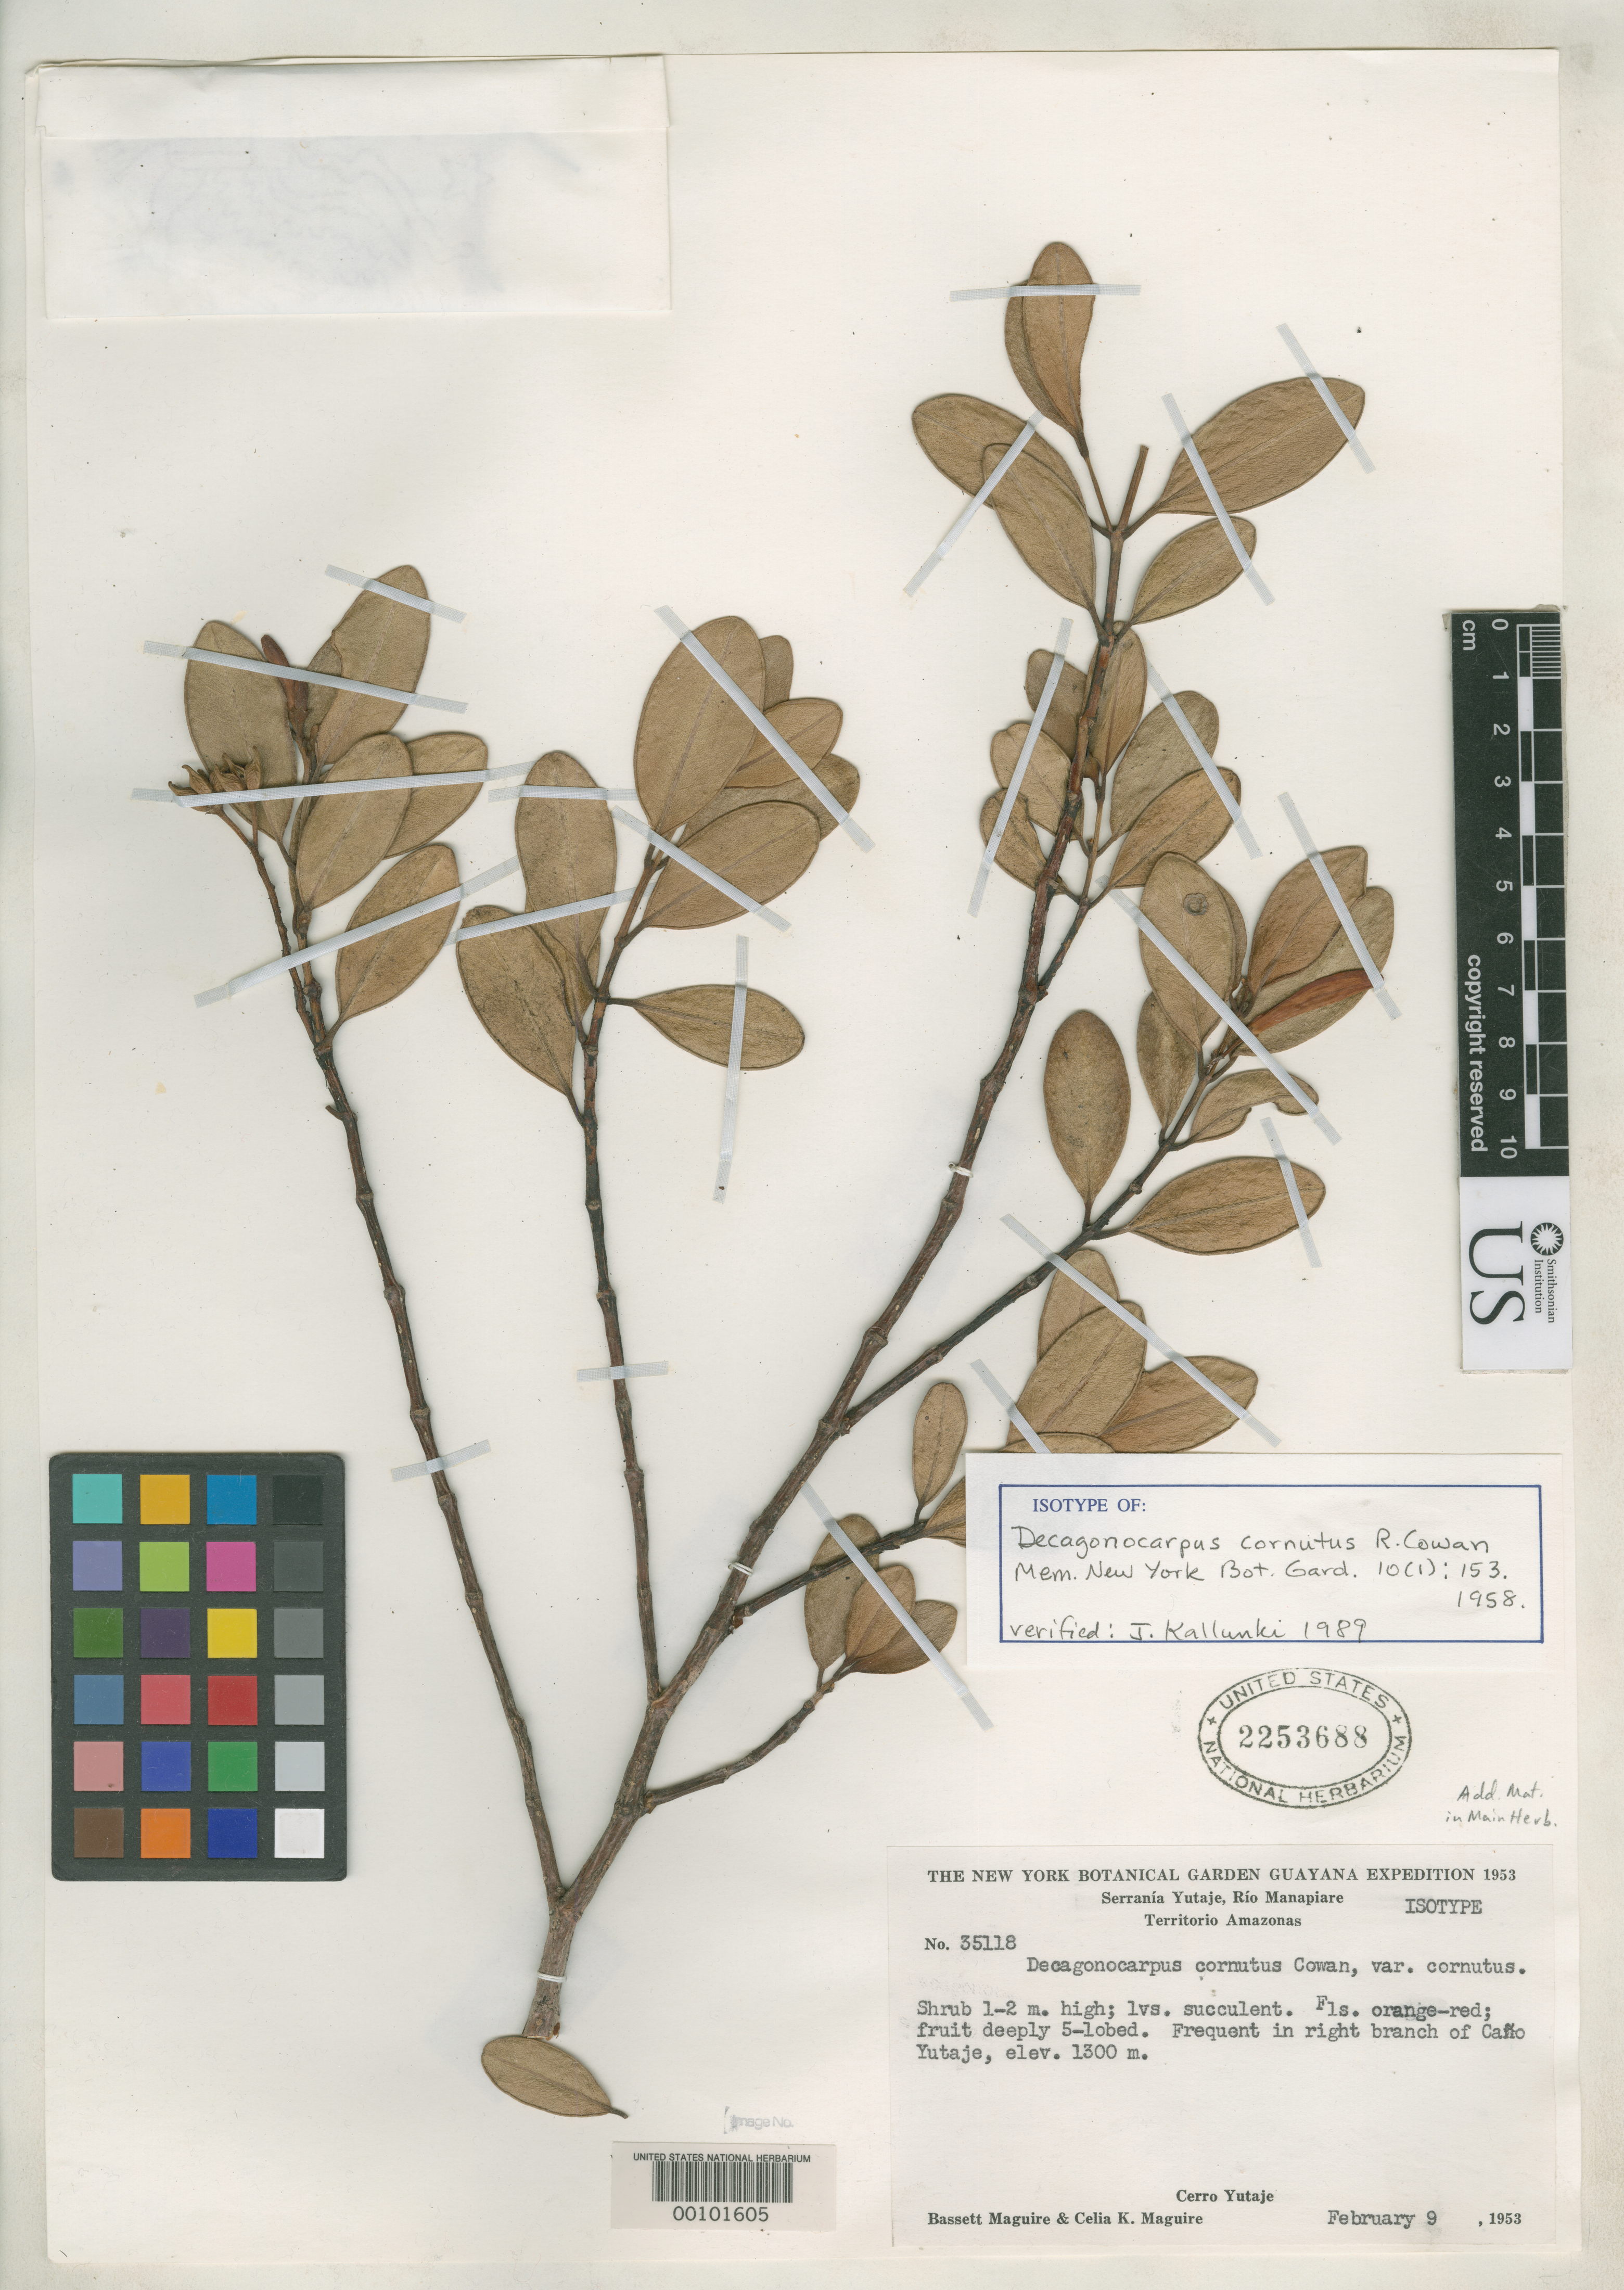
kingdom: Plantae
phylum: Tracheophyta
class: Magnoliopsida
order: Sapindales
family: Rutaceae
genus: Decagonocarpus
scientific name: Decagonocarpus cornutus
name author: R.S. Cowan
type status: Isotype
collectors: B. Maguire & C. K. Maguire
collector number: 35118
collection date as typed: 09 Feb 1953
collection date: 1953-02-09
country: Venezuela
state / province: Amazonas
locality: Serrania Yutaje, Rio Manapiare.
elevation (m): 1300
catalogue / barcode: US 2253688